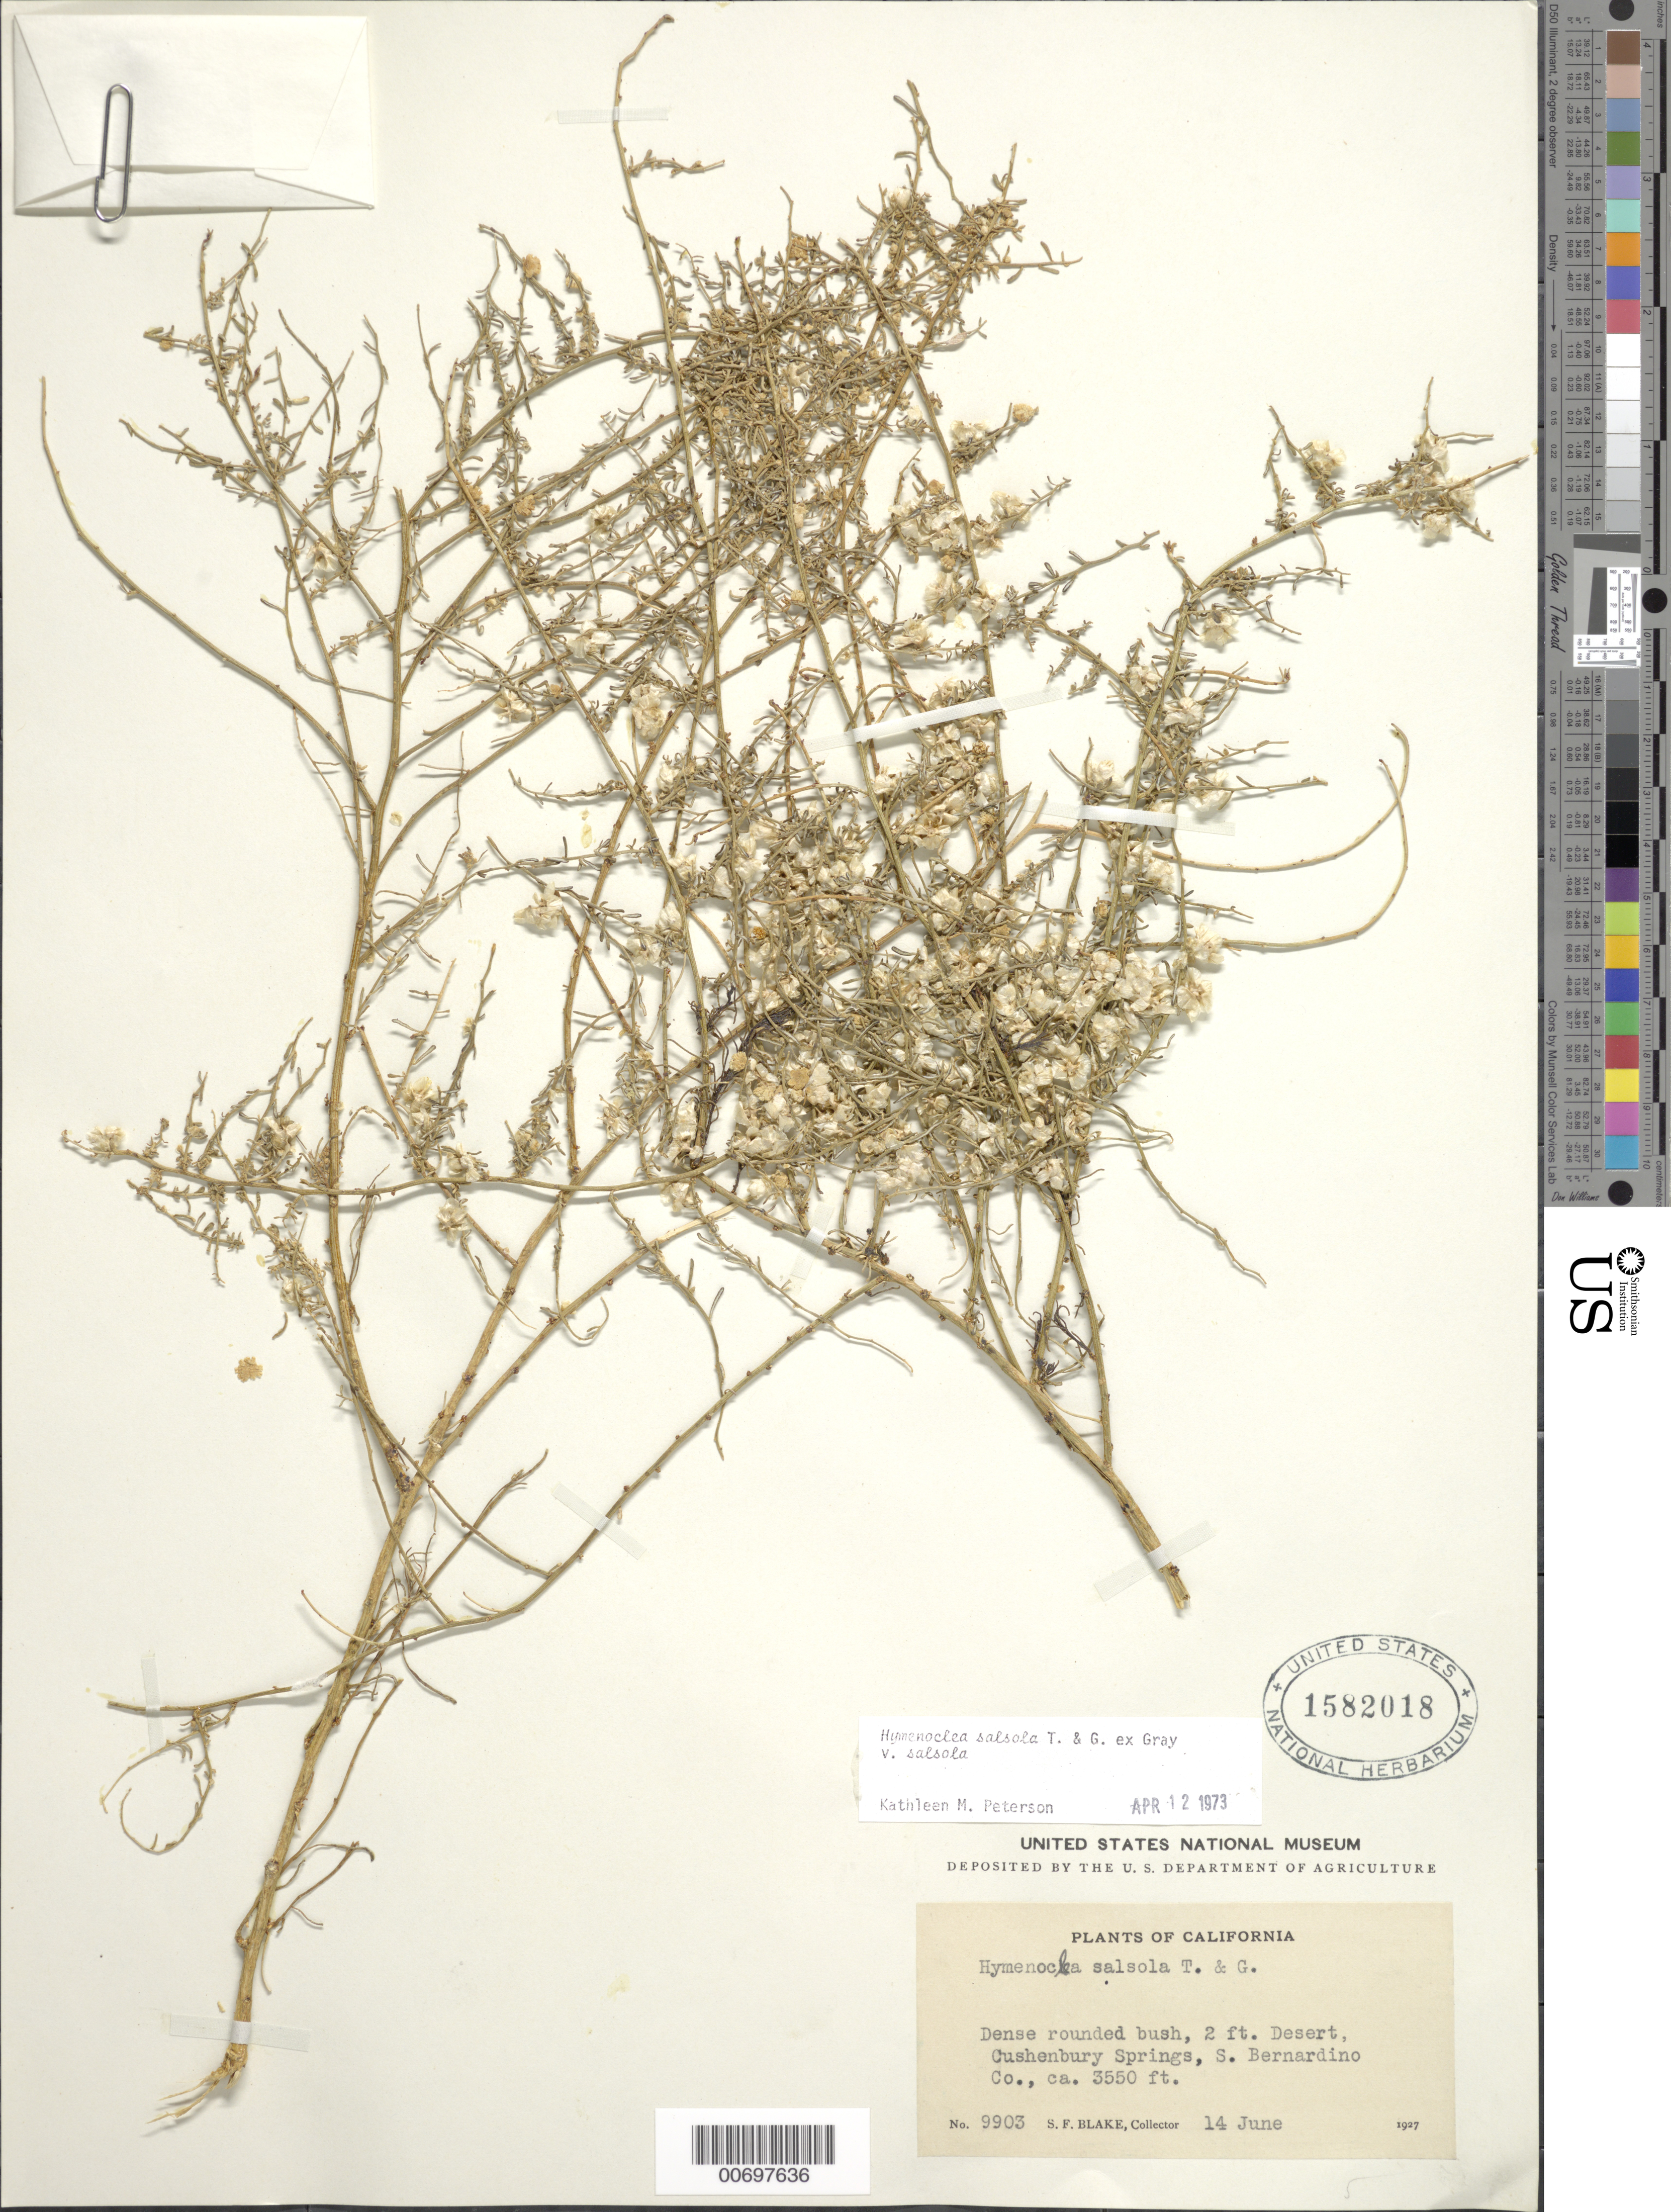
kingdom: Plantae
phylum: Tracheophyta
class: Magnoliopsida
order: Asterales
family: Asteraceae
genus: Hymenoclea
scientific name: Hymenoclea salsola var. salsola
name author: Torr. & A. Gray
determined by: Peterson, Kathy M.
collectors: S. Blake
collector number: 9903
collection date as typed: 14 Jun 1927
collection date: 1927-06-14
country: United States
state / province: California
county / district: San Bernardino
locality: Cushenbury Springs.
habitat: Desert.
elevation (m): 1082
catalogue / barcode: US 1582018